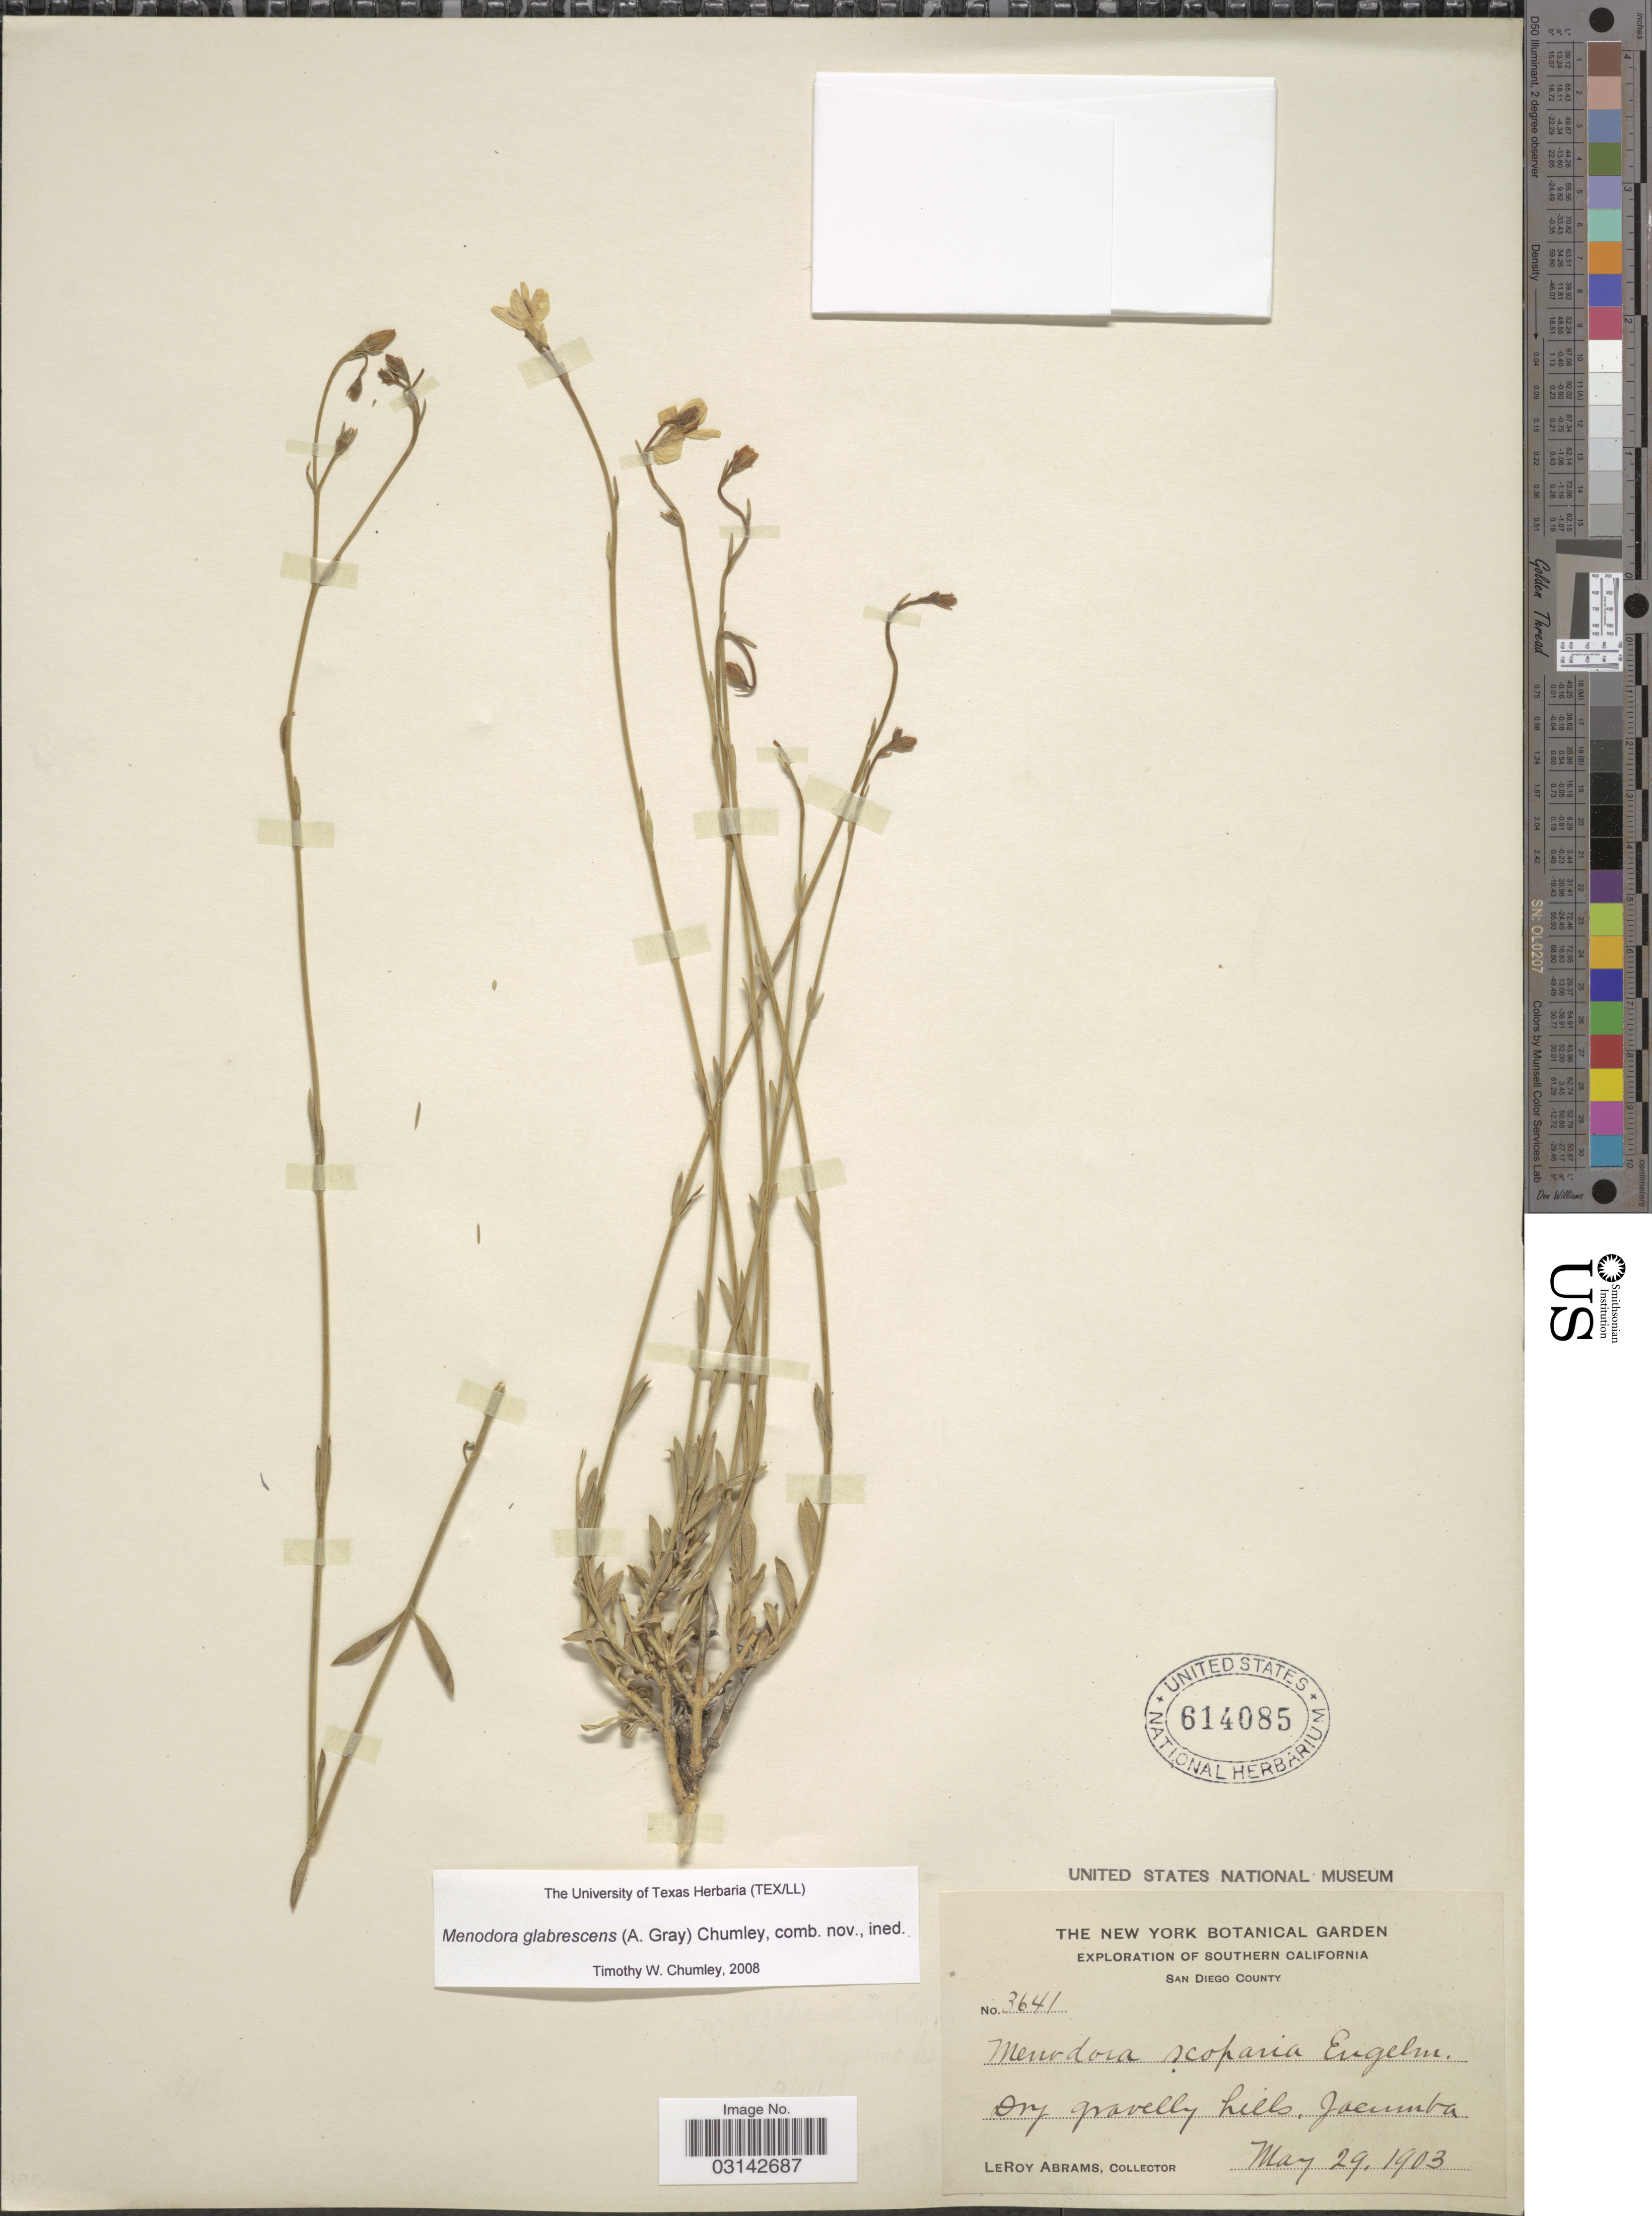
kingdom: Plantae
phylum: Tracheophyta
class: Magnoliopsida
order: Lamiales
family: Oleaceae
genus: Menodora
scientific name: Menodora glabrescens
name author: Chumley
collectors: L. Abrams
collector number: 3641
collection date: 1903-05-29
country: United States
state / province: California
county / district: San Diego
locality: Southern California, San Diego County. Jacumba.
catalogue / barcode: US 614085